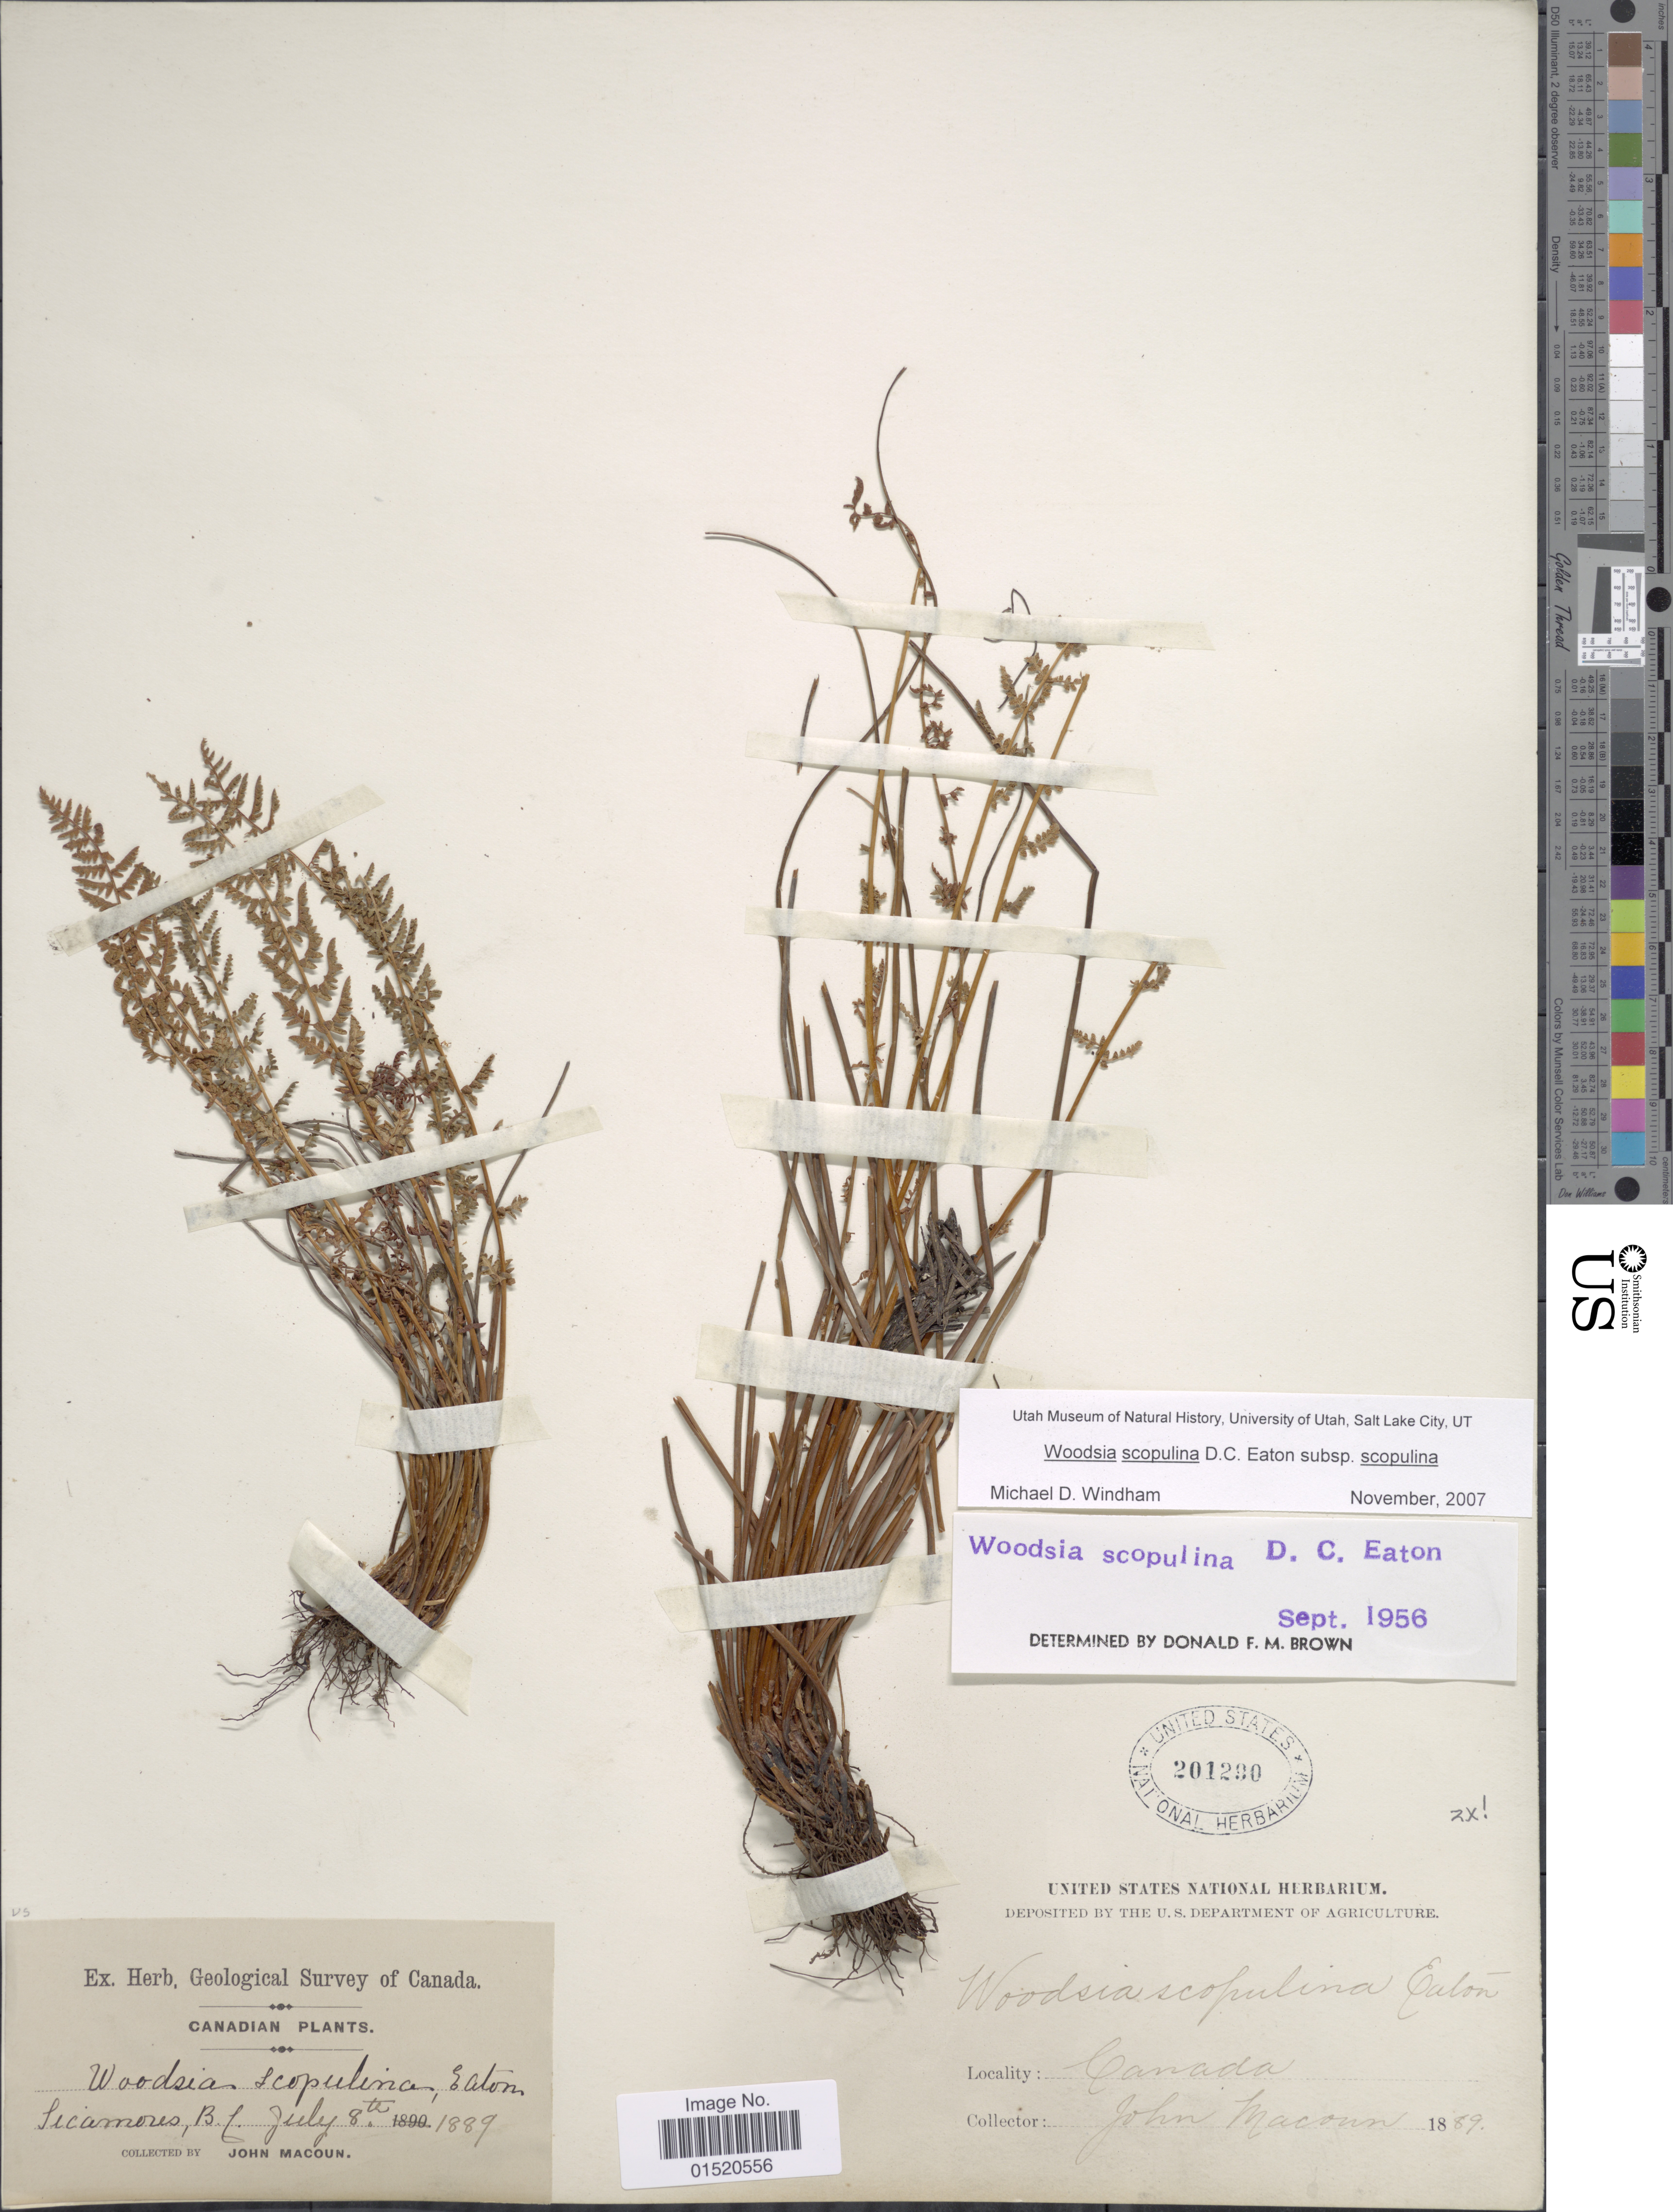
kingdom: Plantae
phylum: Tracheophyta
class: Polypodiopsida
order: Polypodiales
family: Woodsiaceae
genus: Woodsia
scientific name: Woodsia scopulina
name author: D.C. Eaton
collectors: J. Macoun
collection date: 1889-07-08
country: Canada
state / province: British Columbia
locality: Sicamous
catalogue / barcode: US 201290